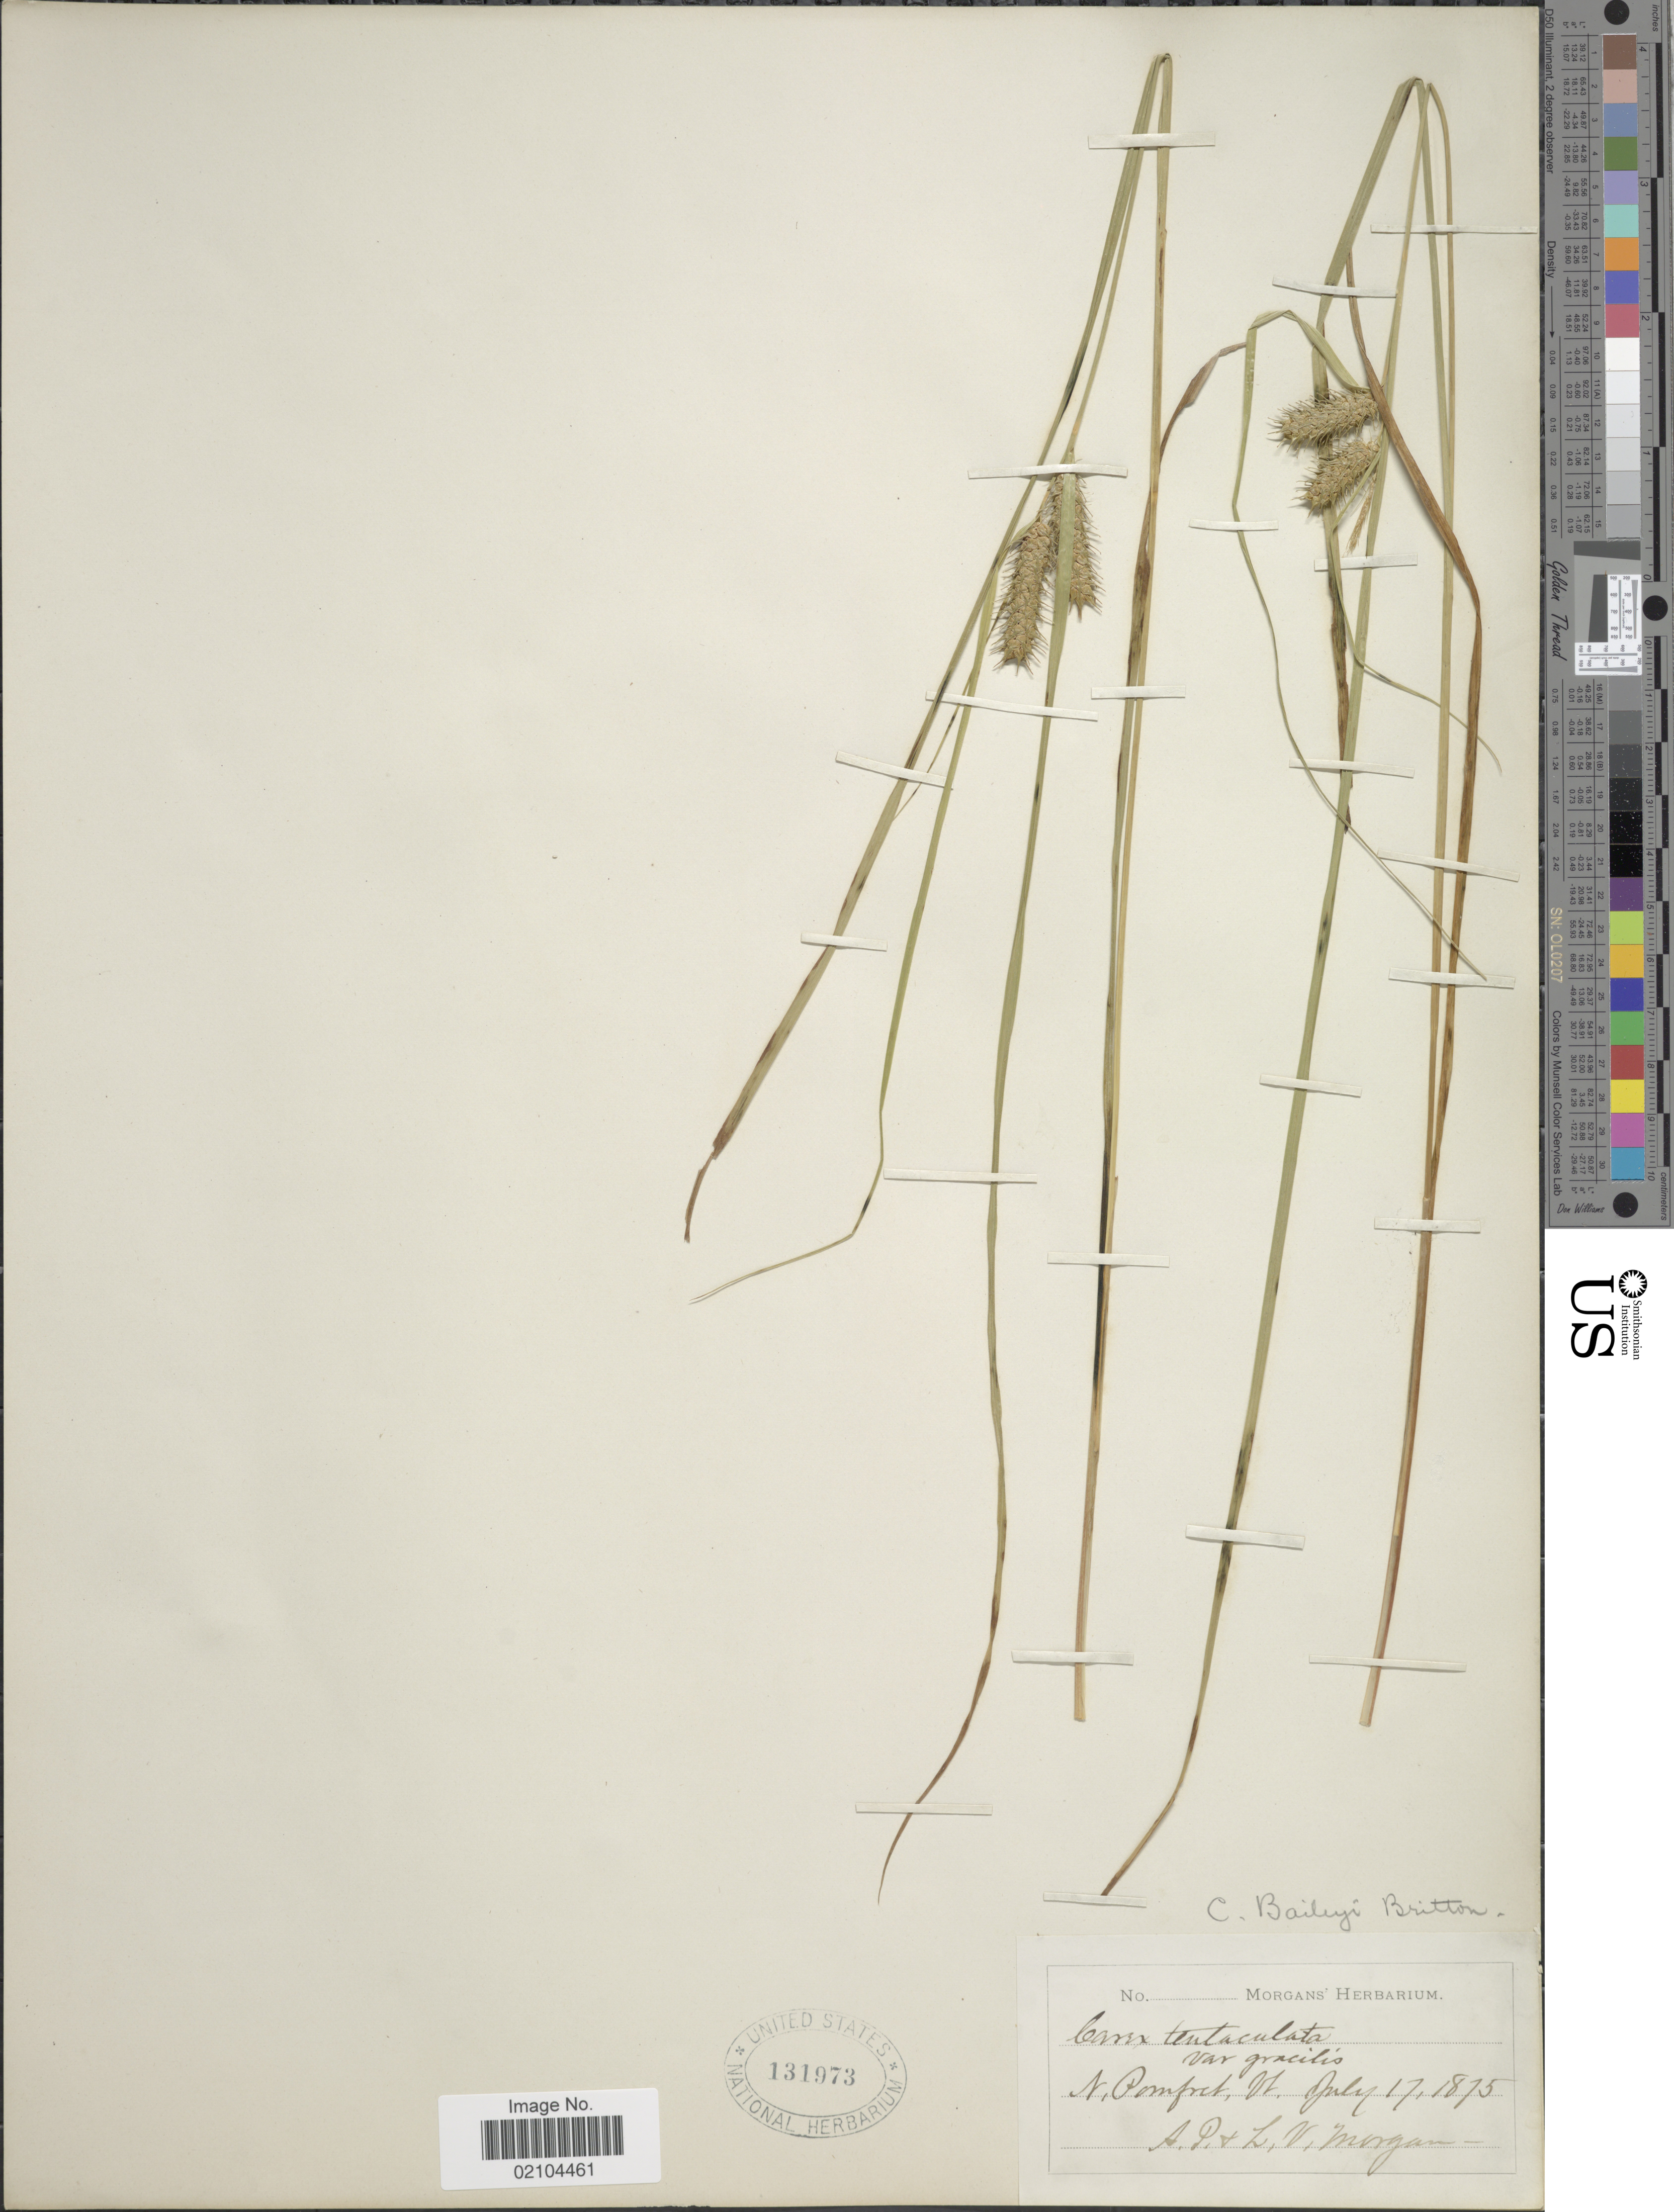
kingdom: Plantae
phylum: Tracheophyta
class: Liliopsida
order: Poales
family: Cyperaceae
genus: Carex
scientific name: Carex baileyi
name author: Britton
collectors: A. Morgan & L. Morgan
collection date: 1875-07-17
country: United States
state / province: Vermont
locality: N. Pomfret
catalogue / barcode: US 131973